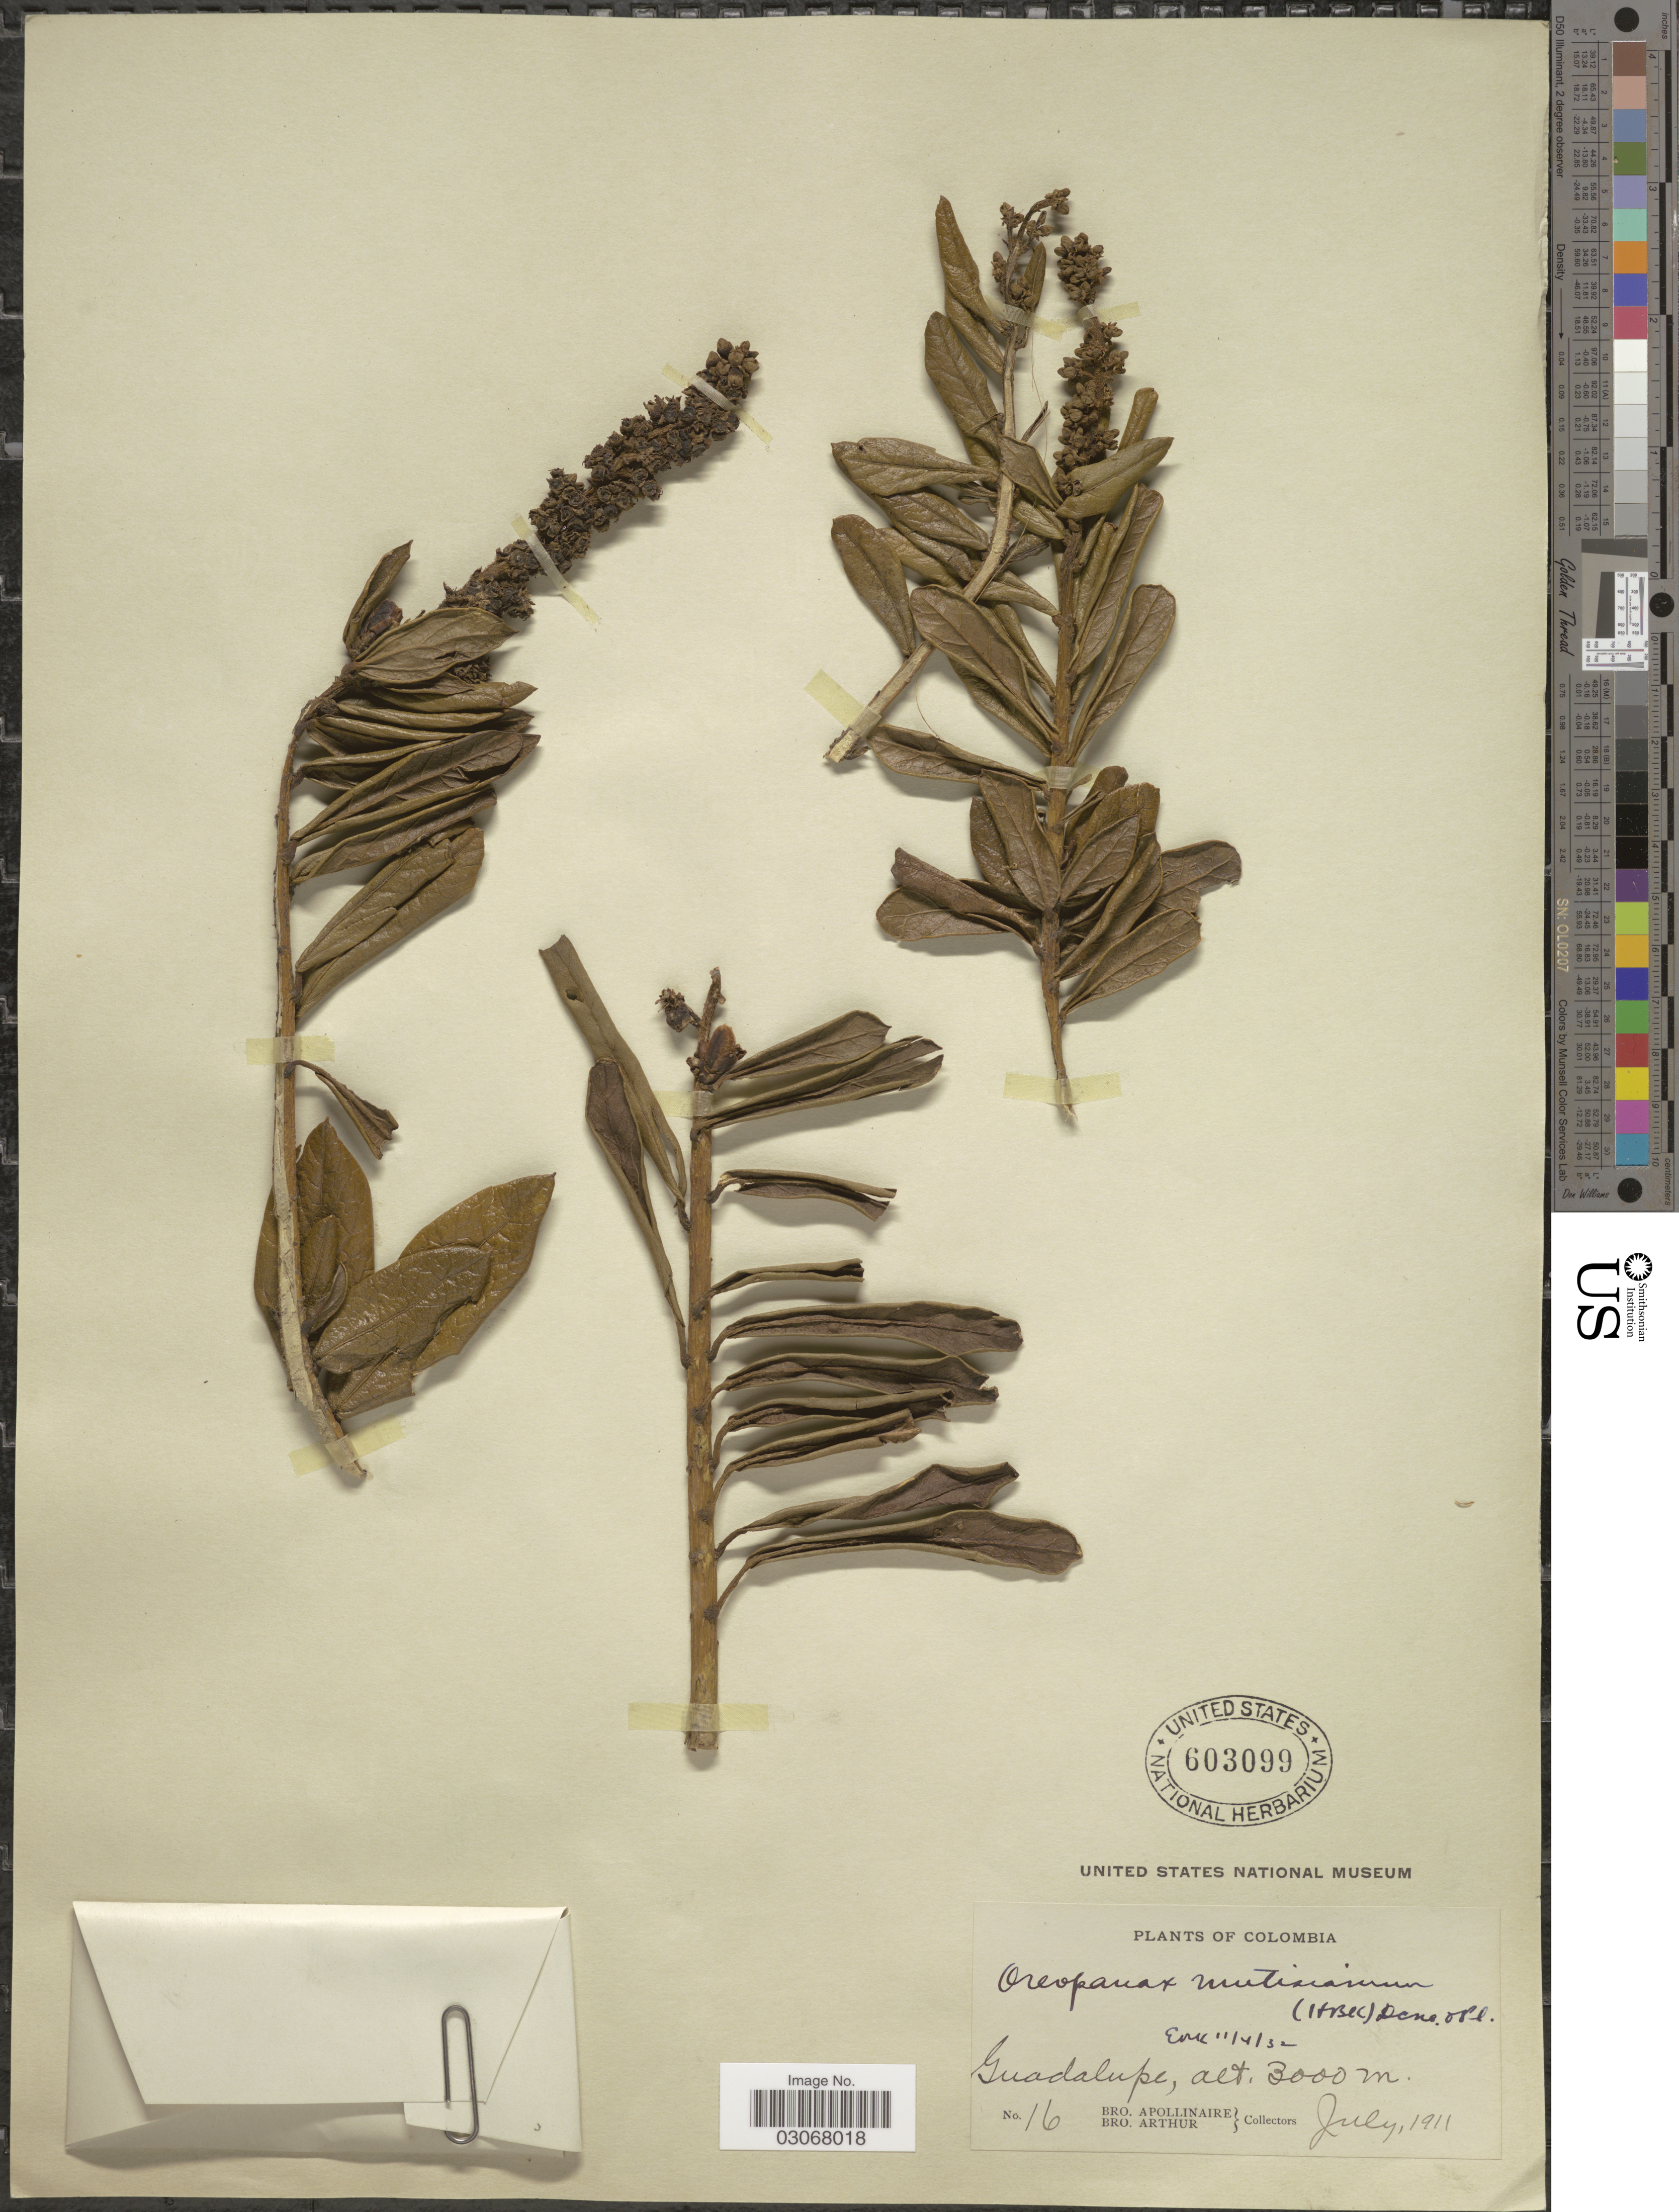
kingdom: Plantae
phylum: Tracheophyta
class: Magnoliopsida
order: Apiales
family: Araliaceae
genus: Oreopanax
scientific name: Oreopanax mutisianus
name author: (Kunth) Decne. & Planch.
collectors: Bro. Apollinaire & Bro. Arthur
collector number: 16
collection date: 1911-07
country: Colombia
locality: Guadalupe.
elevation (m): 3000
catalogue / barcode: US 603099